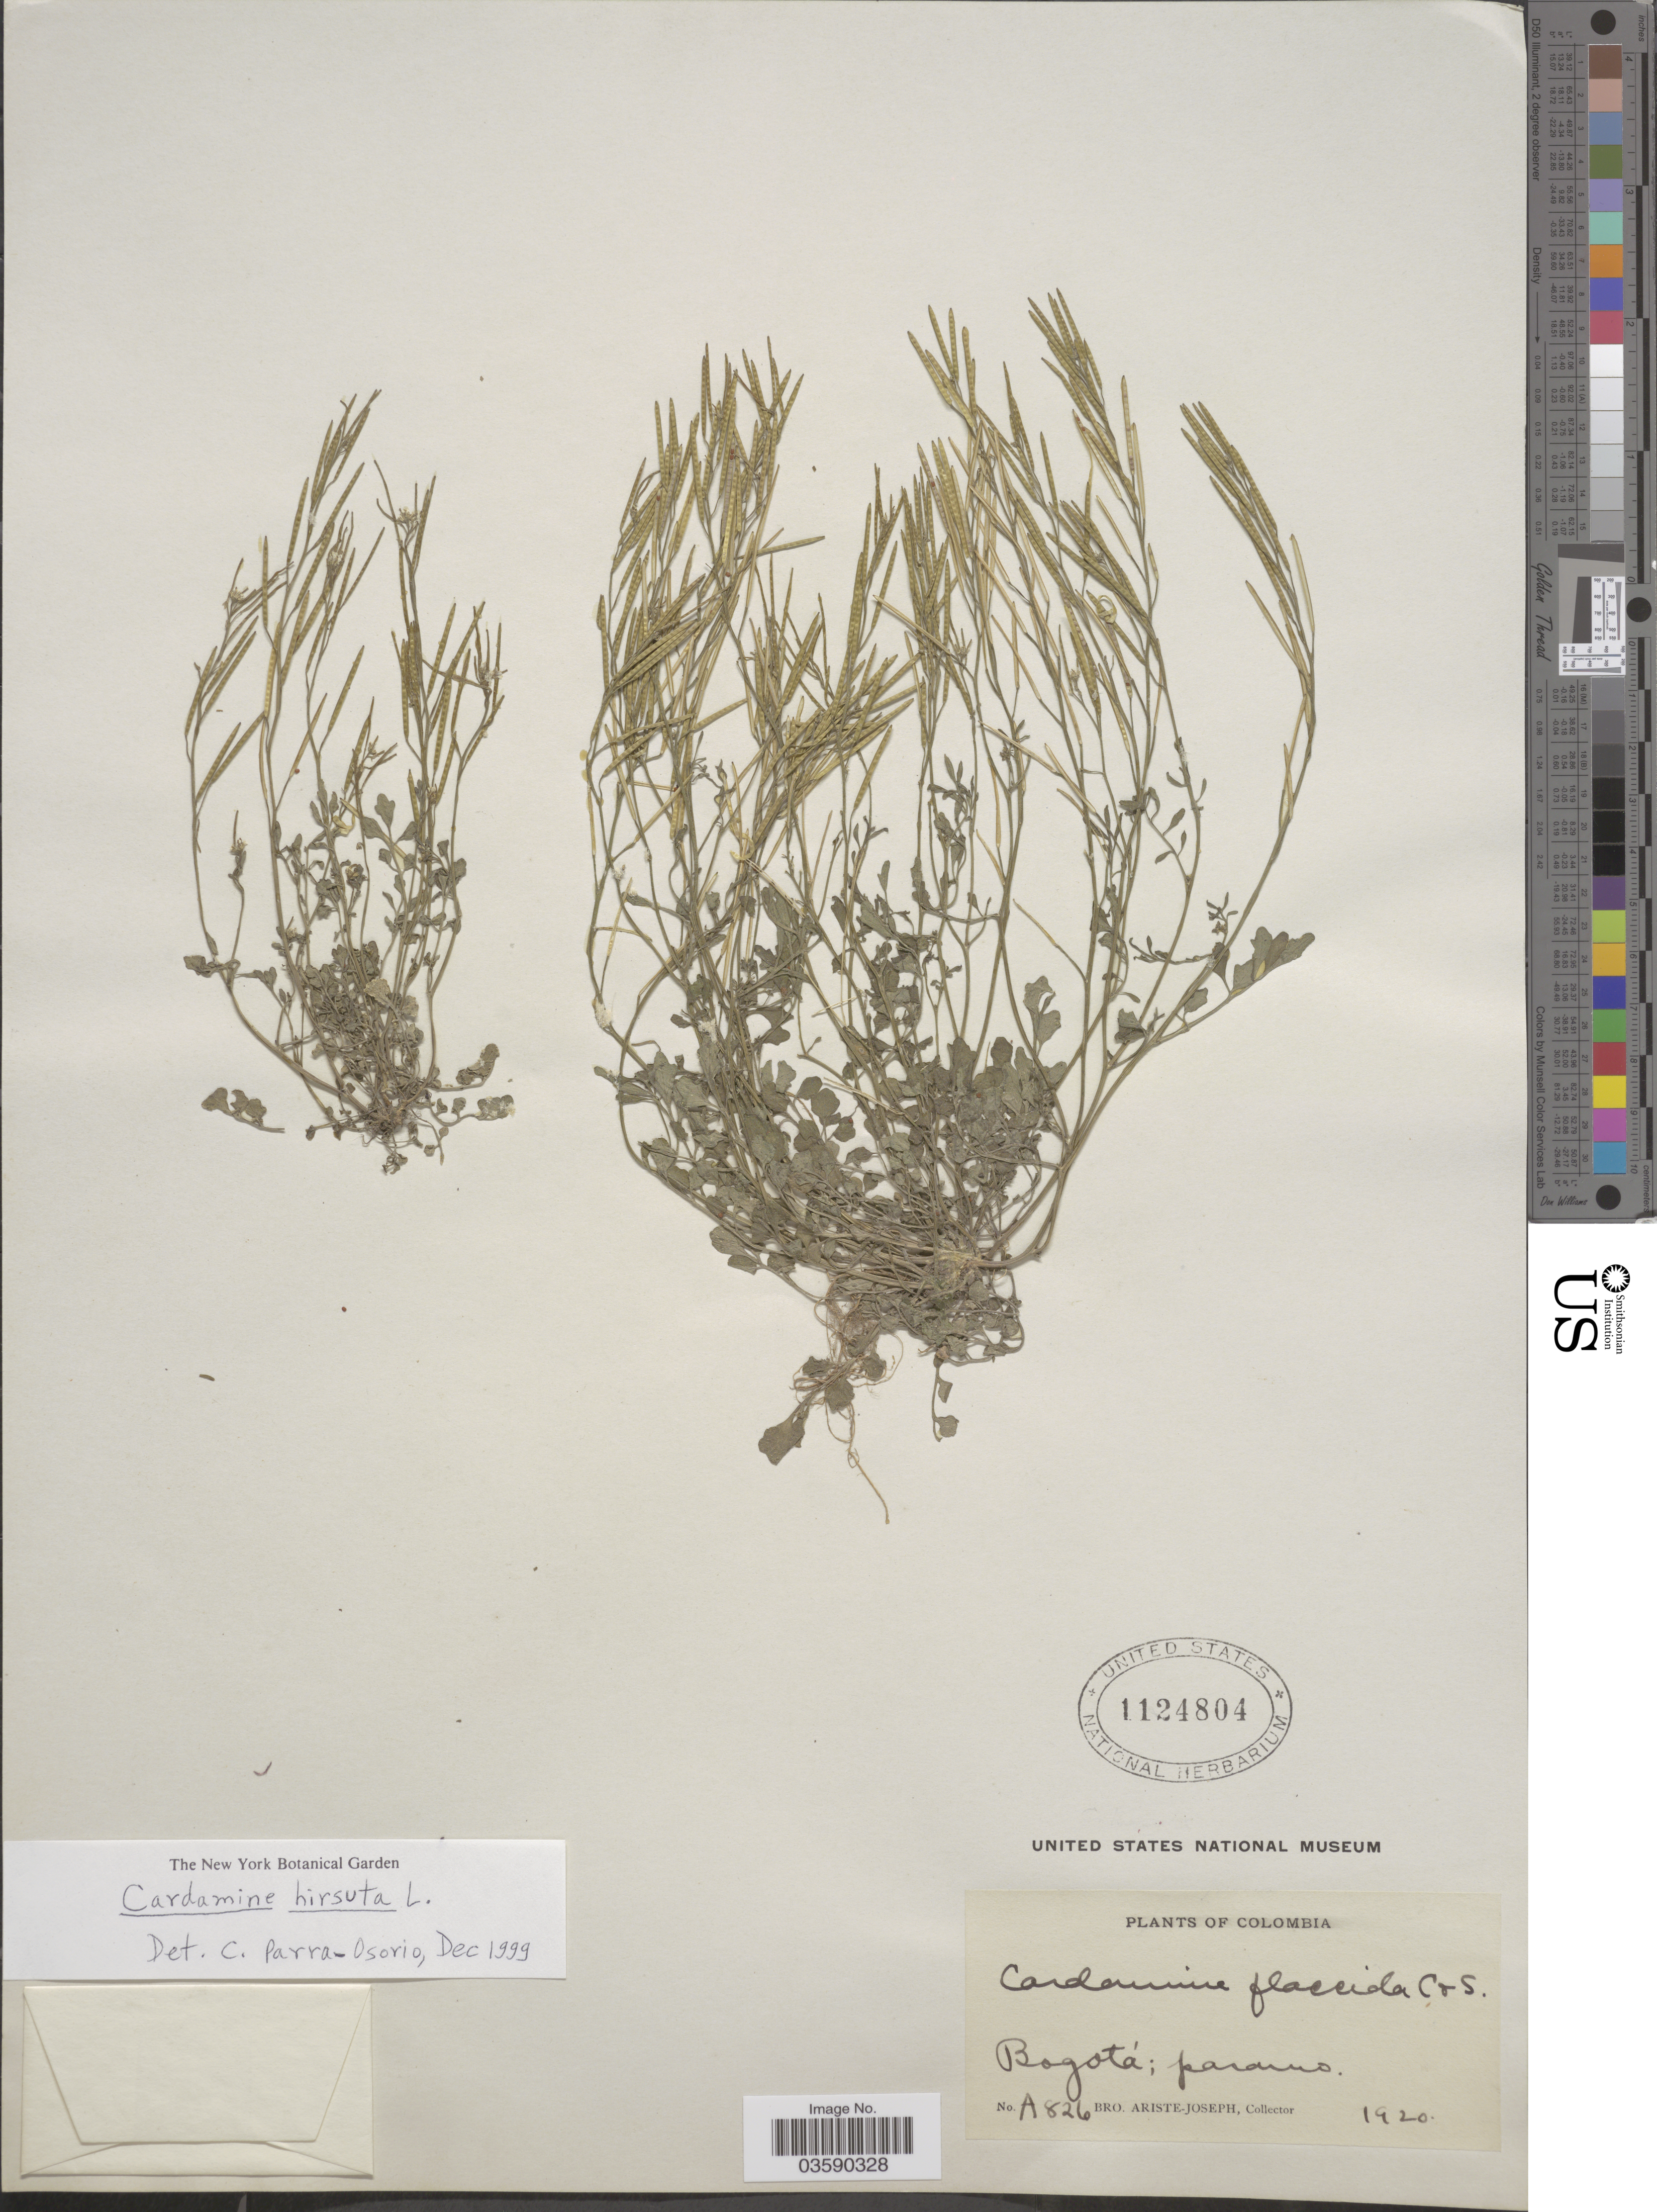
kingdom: Plantae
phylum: Tracheophyta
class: Magnoliopsida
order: Brassicales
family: Brassicaceae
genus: Cardamine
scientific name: Cardamine hirsuta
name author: L.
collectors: Bro. Ariste-Joseph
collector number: A826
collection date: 1920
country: Colombia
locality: Bogota; Paramo.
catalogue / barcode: US 1124804